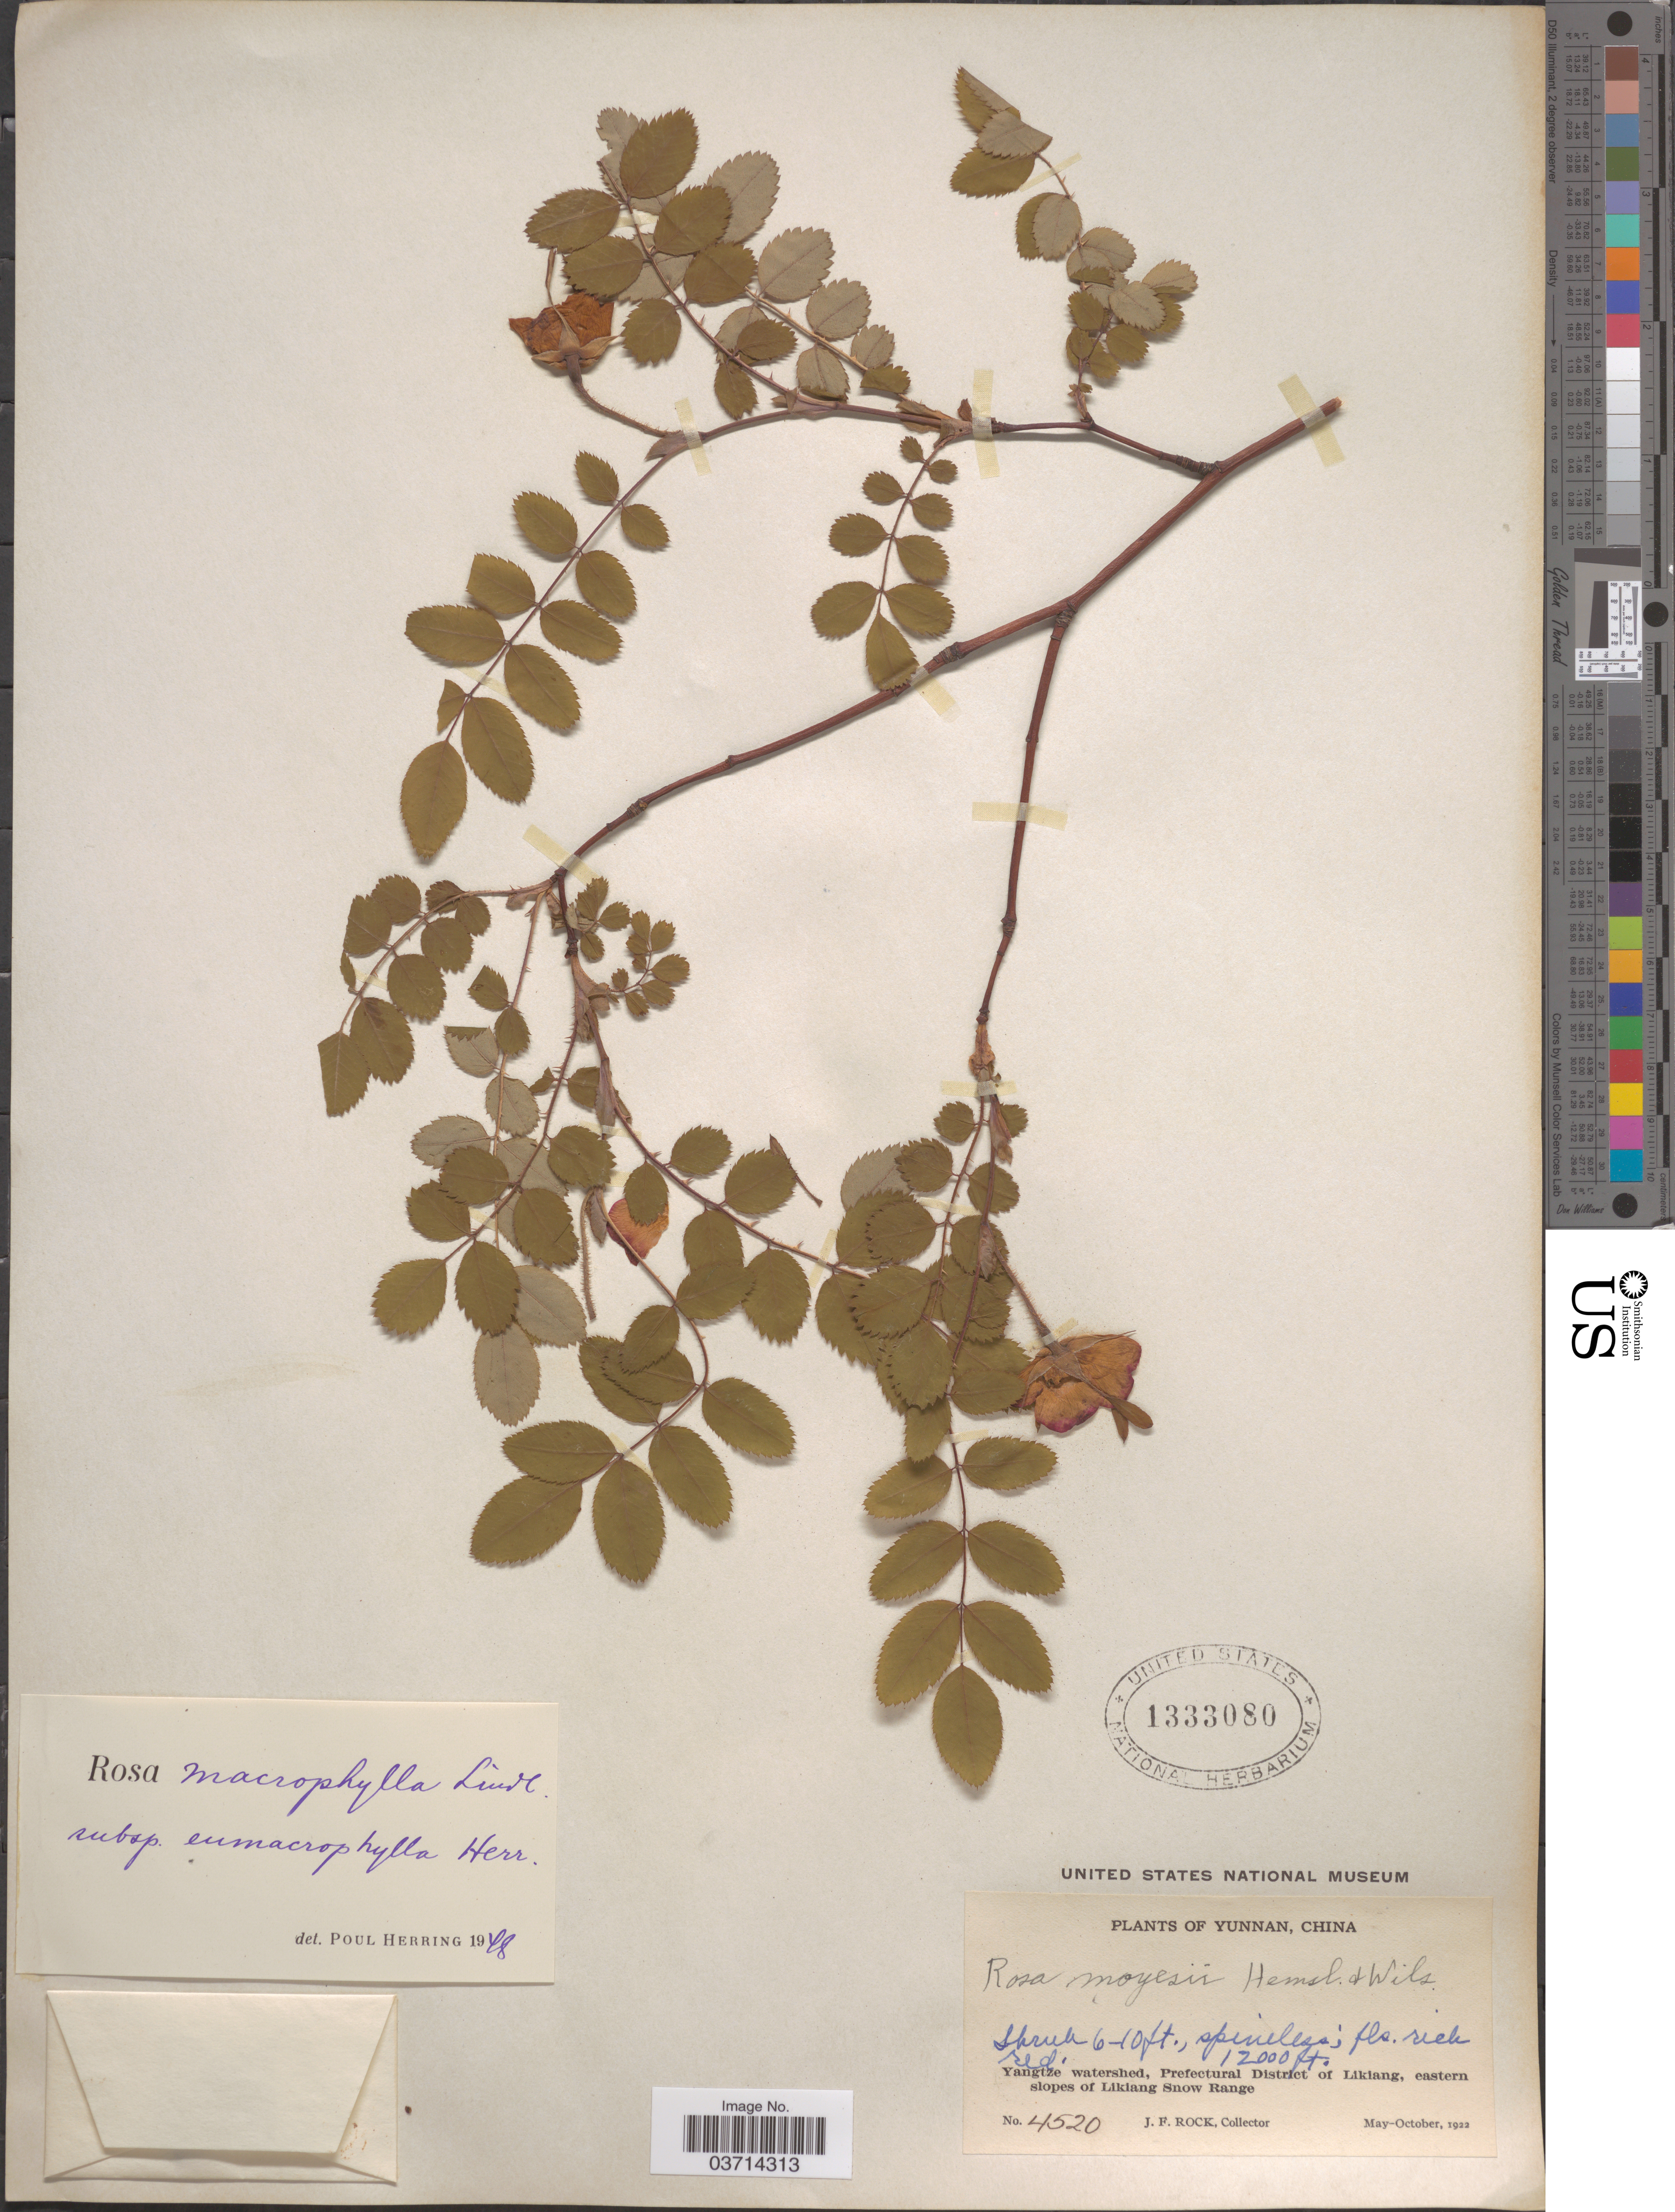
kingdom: Plantae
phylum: Tracheophyta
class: Magnoliopsida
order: Rosales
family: Rosaceae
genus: Rosa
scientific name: Rosa macrophylla var. macrophylla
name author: Lindl.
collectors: J. Rock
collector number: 4520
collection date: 1922-05/1922-10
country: China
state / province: Yunnan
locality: Yangtze watershed, Prefectural District of Likiang, eastern slopes of Likiang Snow Range.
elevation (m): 3658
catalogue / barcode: US 1333080